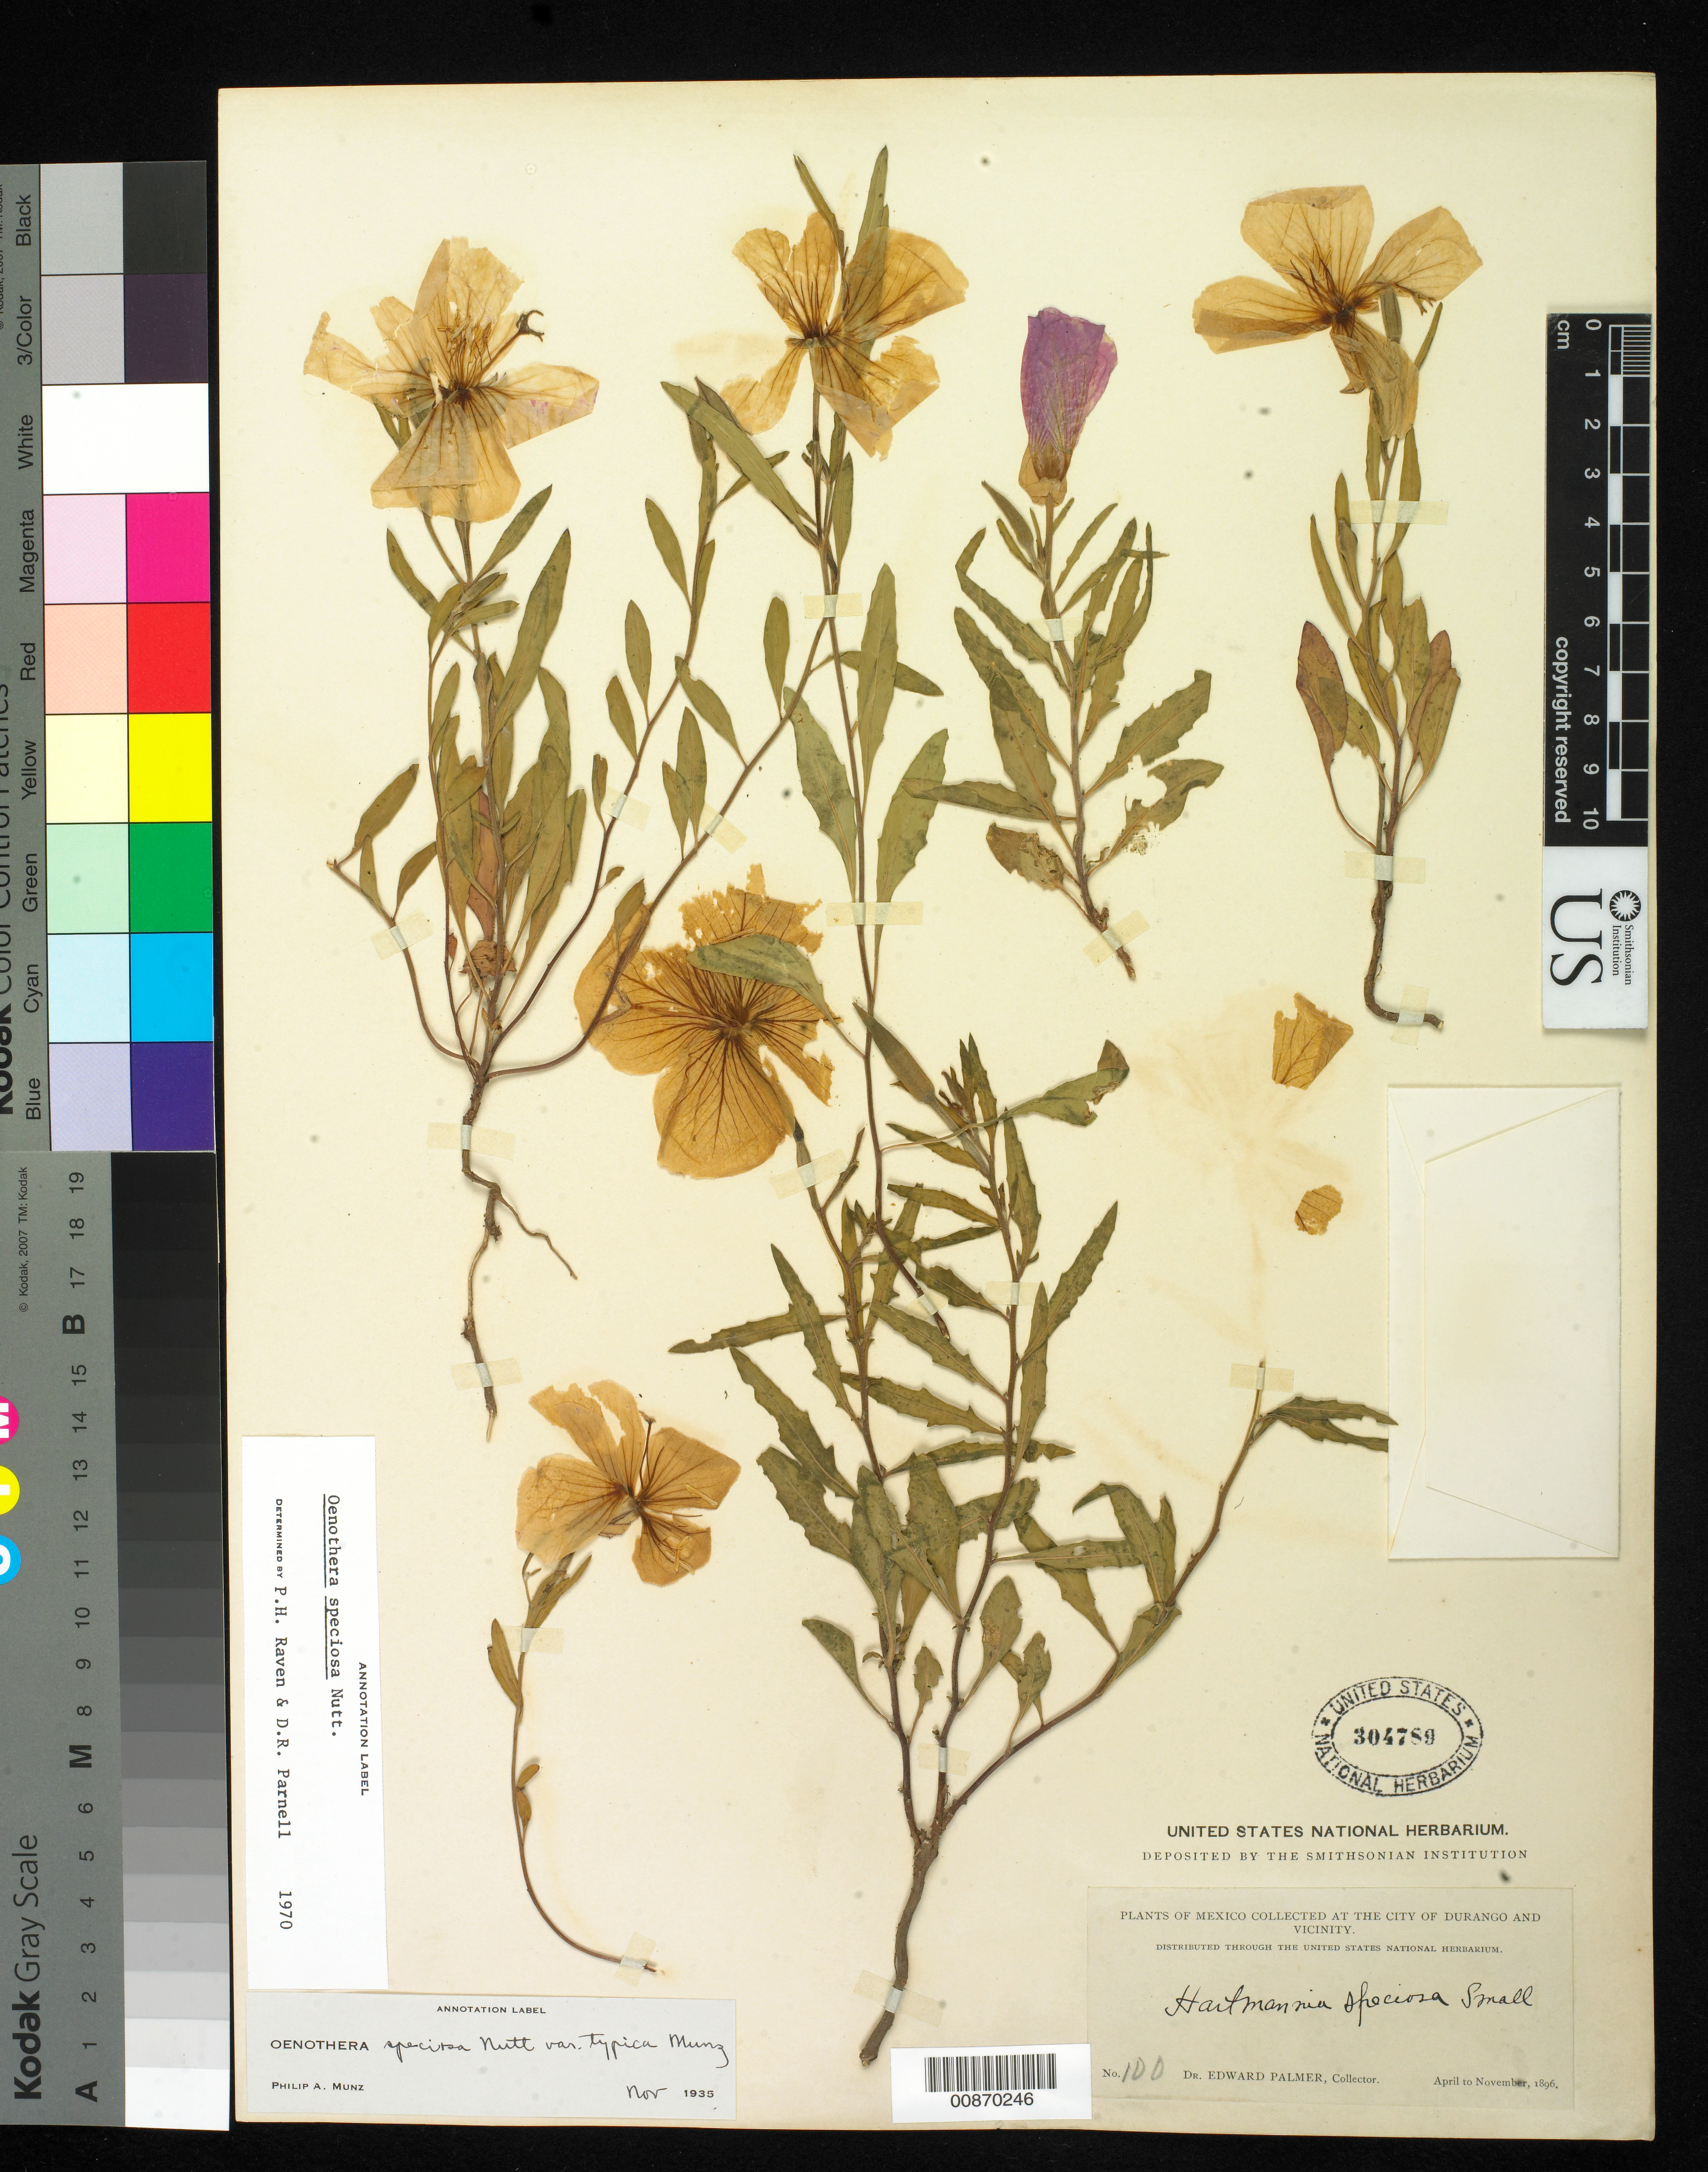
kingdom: Plantae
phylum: Tracheophyta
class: Magnoliopsida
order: Myrtales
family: Onagraceae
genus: Oenothera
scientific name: Oenothera speciosa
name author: Nutt.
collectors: E. Palmer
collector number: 100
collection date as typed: Apr 1896 to -- Nov 1896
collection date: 1896-04/1896-11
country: Mexico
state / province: Durango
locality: City of Durango and vicinity.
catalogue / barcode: US 304789